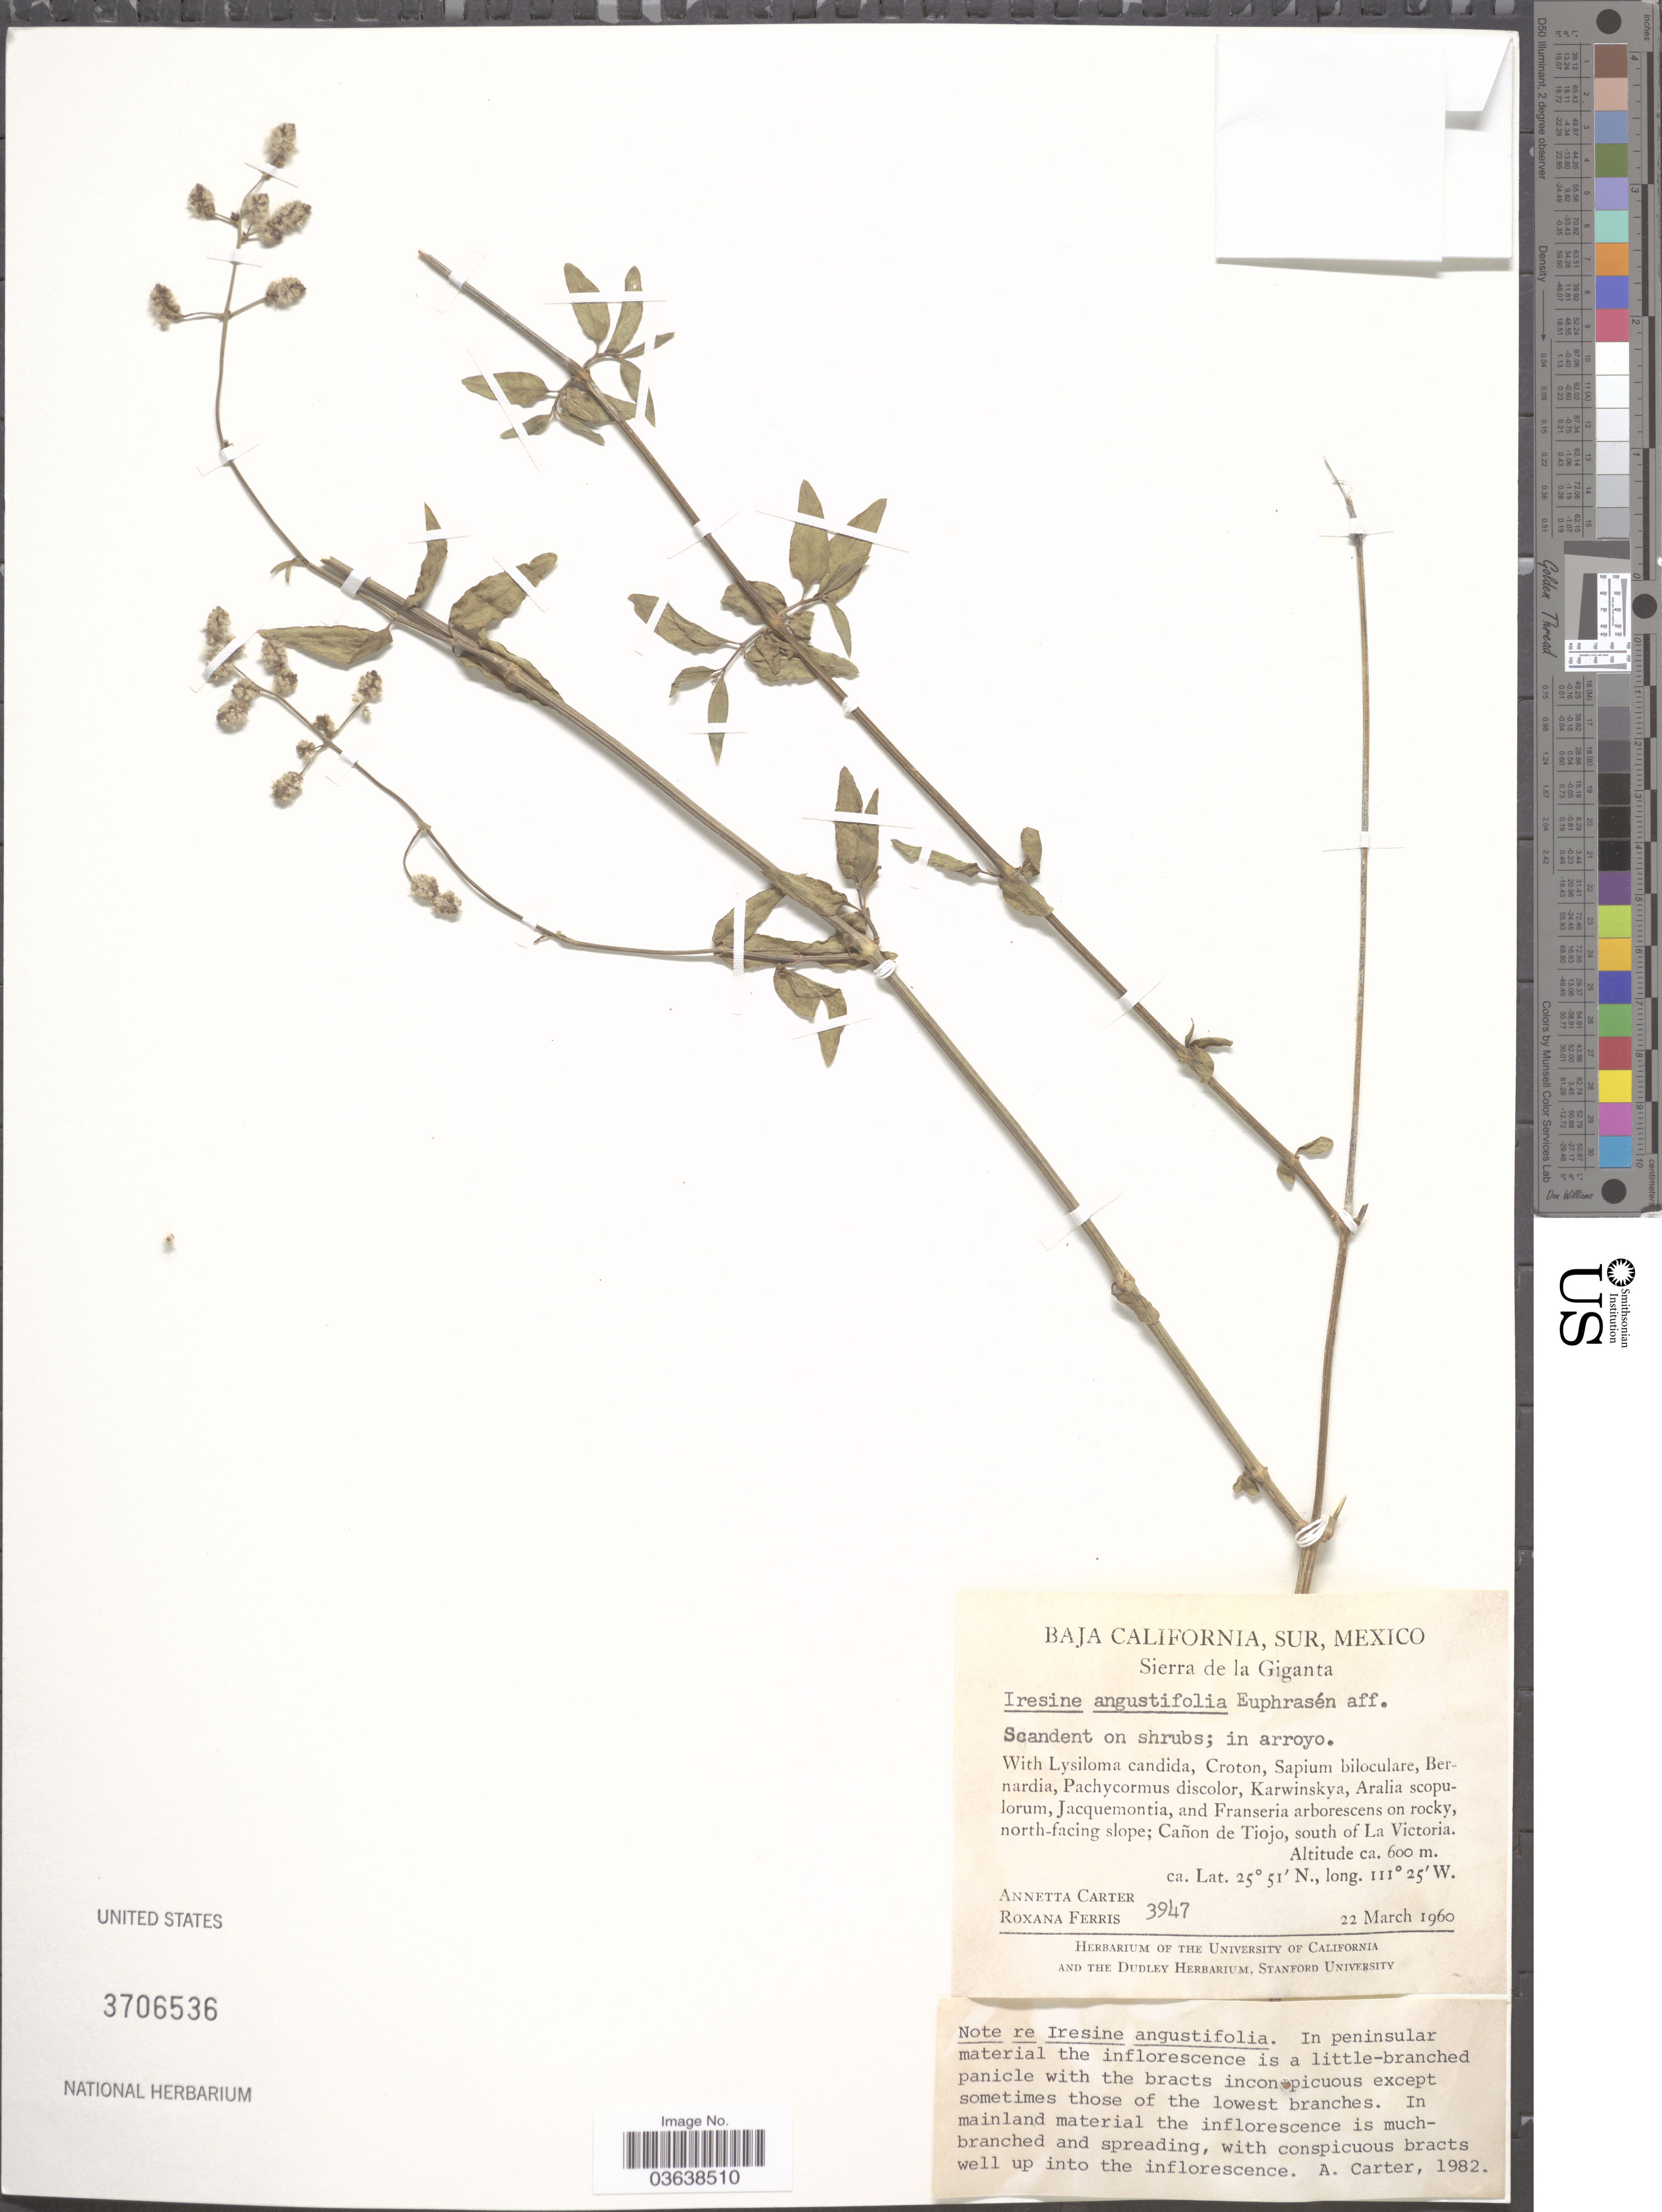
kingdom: Plantae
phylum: Tracheophyta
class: Magnoliopsida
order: Caryophyllales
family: Amaranthaceae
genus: Iresine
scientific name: Iresine angustifolia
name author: Euphrasén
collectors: A. Carter & R. S. Ferris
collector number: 3947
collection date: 1960-03-22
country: Mexico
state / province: Baja California Sur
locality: Sierra de la Giganta. Cañon de Tiojo, south of La Victoria.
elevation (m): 600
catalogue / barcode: US 3706536